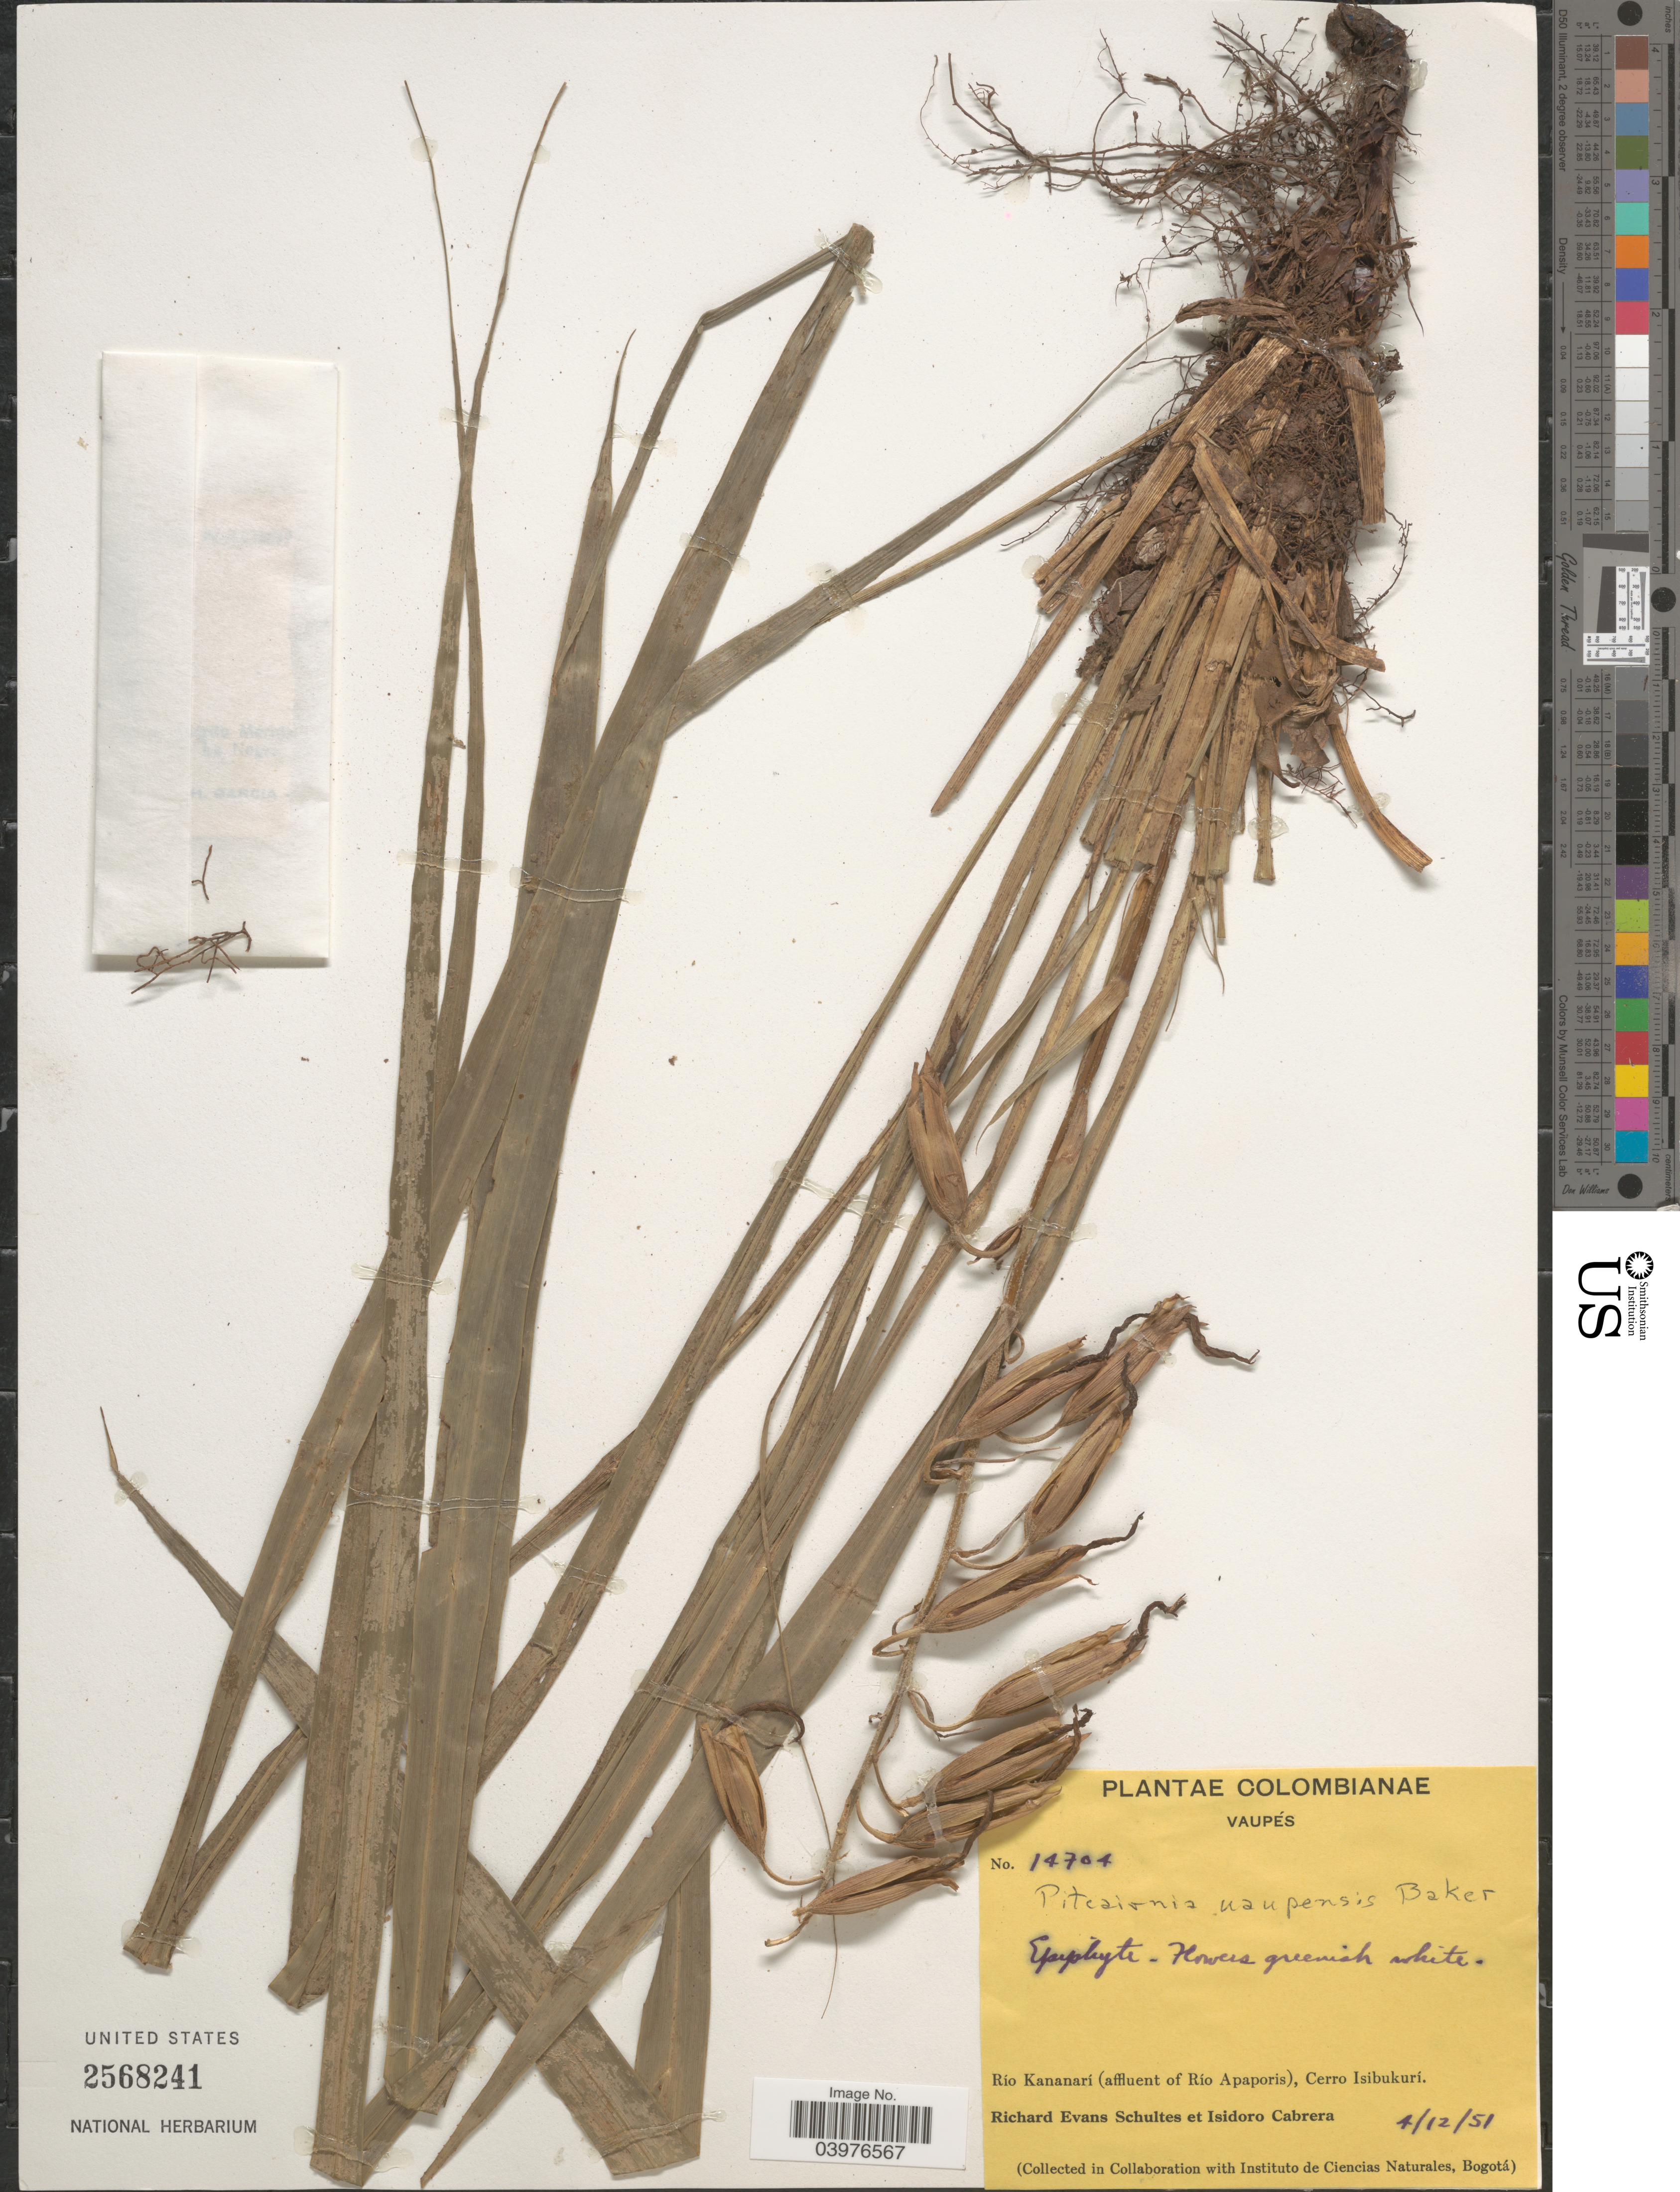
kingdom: Plantae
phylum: Tracheophyta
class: Liliopsida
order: Poales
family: Bromeliaceae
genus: Pitcairnia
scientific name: Pitcairnia uaupensis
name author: Baker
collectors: R. E. Schultes & I. Cabrera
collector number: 14704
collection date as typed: Transcribed d/m/y: 4/12/51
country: Colombia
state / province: Vaupés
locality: Río Kananarí (affluent of Río Apaporis), Cerro Isibukurí.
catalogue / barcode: US 2568241